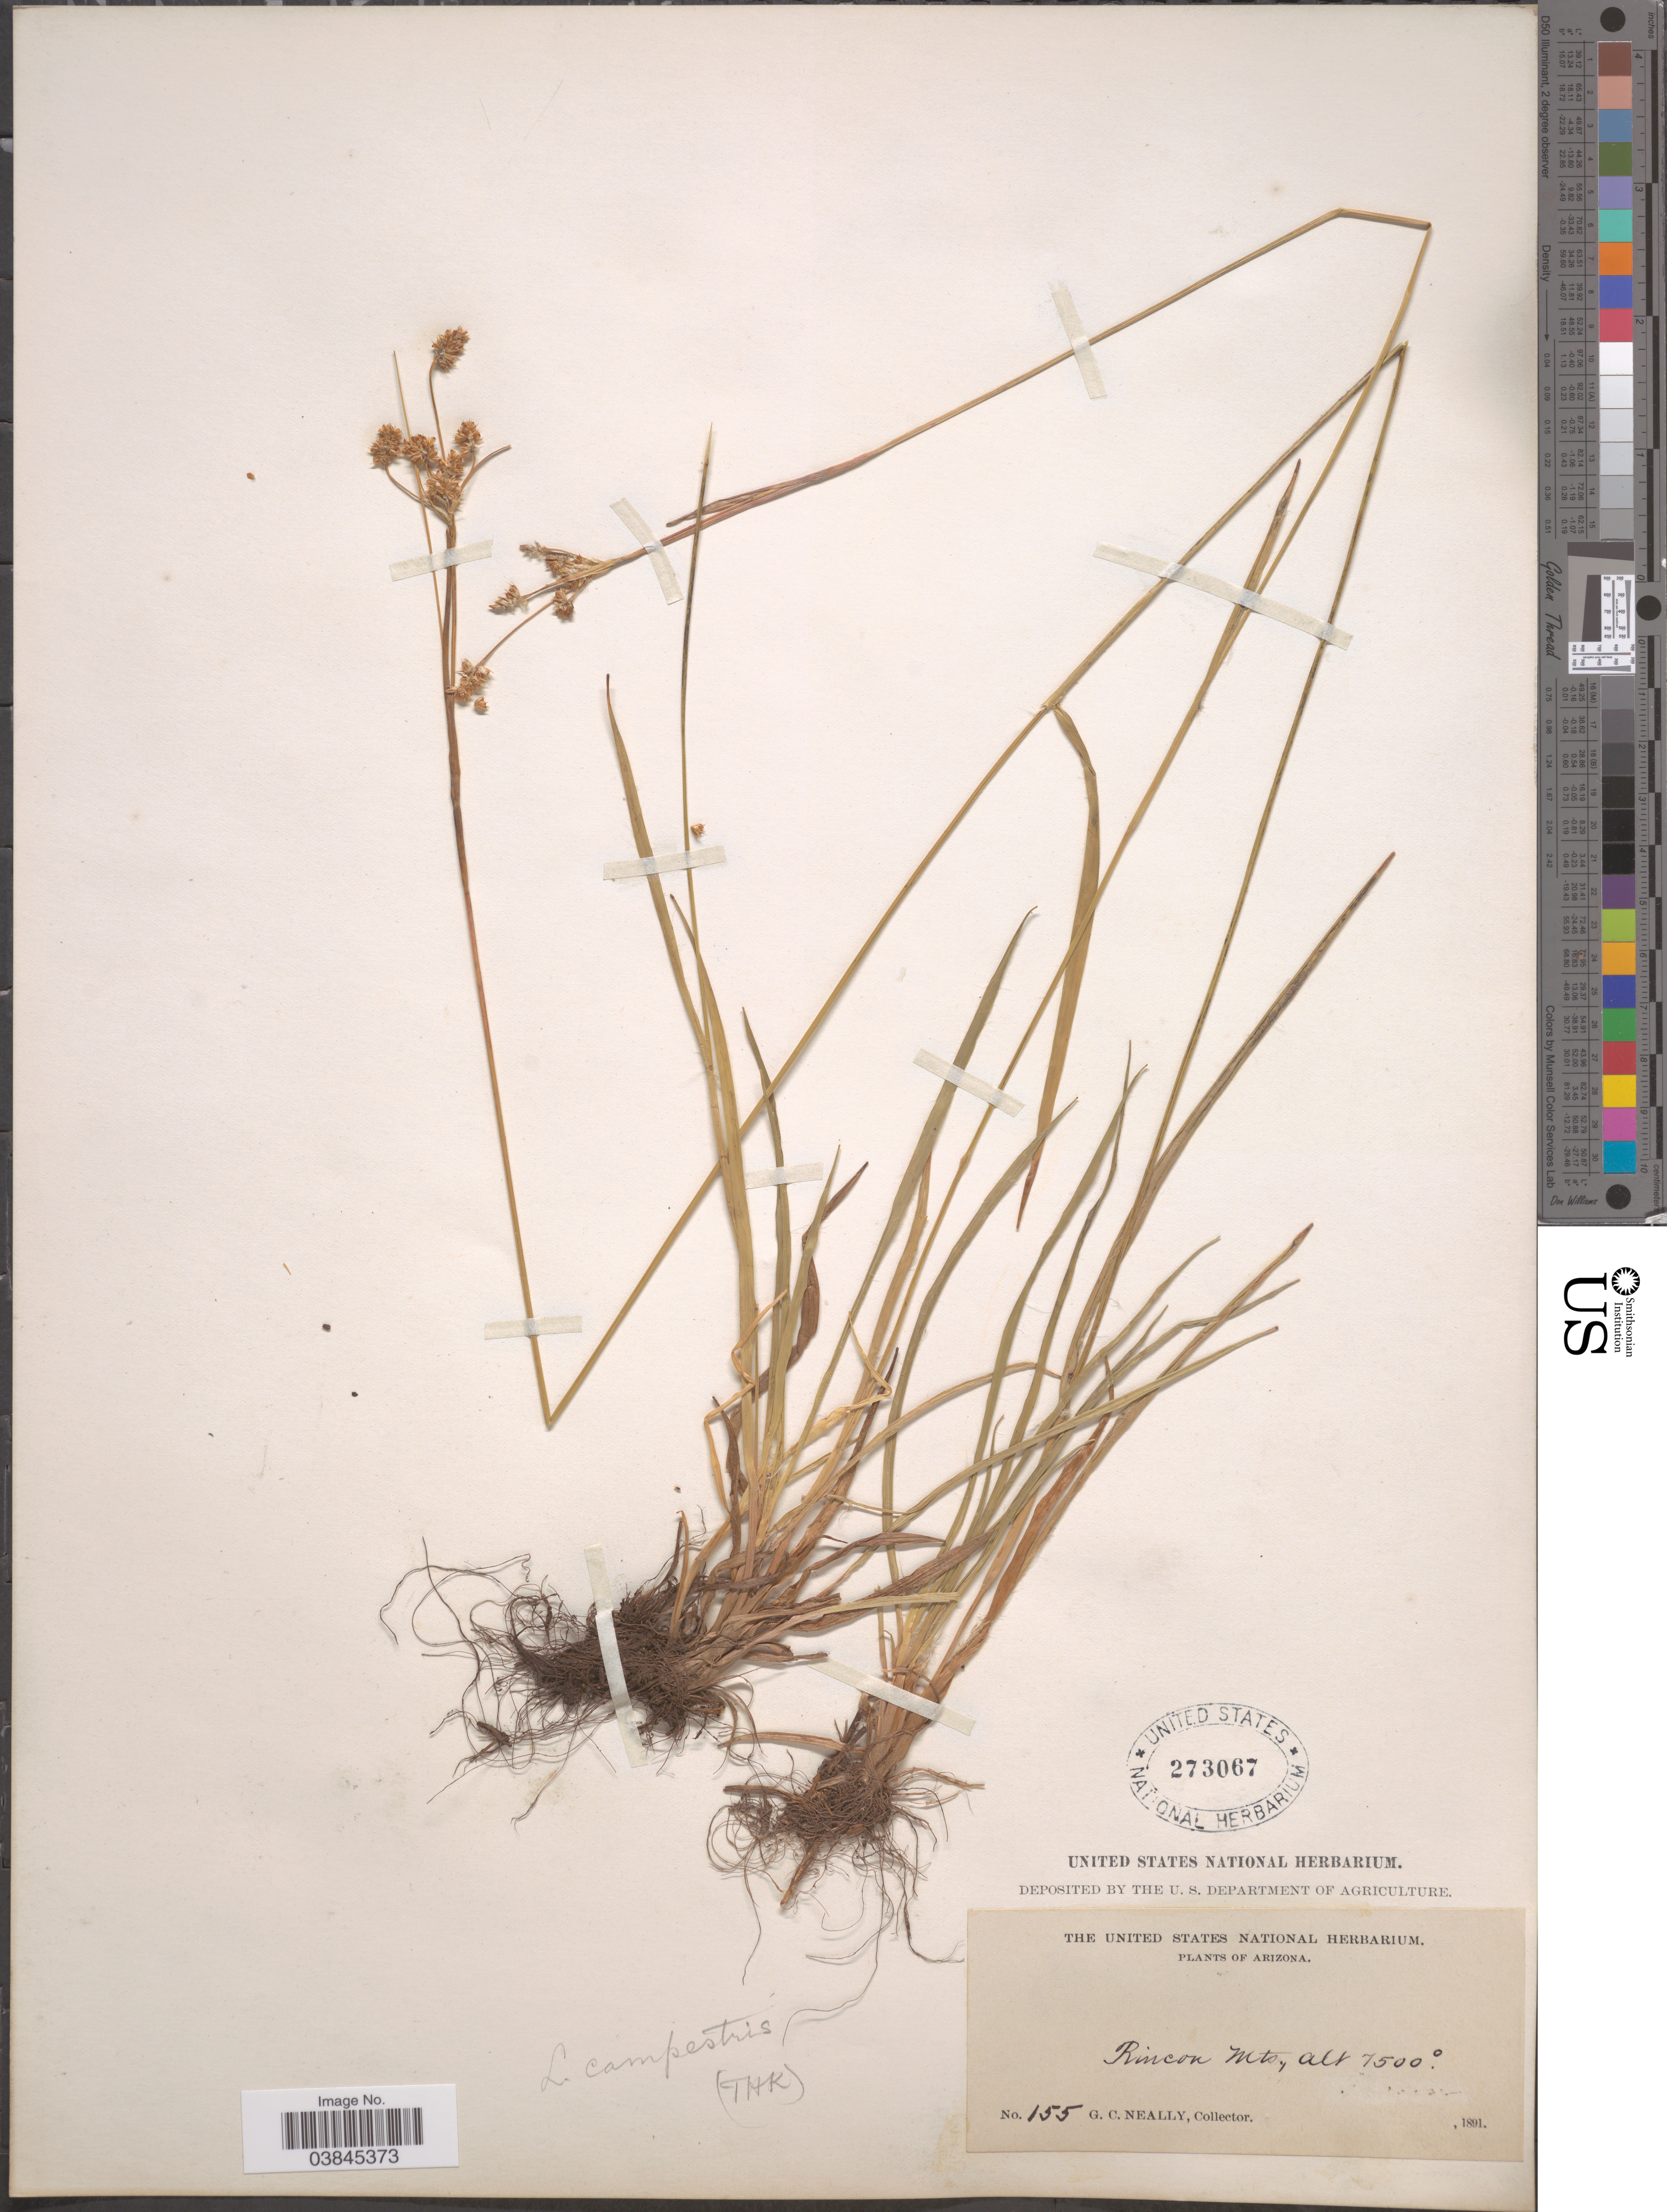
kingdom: Plantae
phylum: Tracheophyta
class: Liliopsida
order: Poales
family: Juncaceae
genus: Luzula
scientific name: Luzula campestris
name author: (L.) DC.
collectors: G. Neally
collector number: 155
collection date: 1891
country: United States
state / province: Arizona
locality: Rincon Mts.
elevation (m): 2286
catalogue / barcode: US 273067